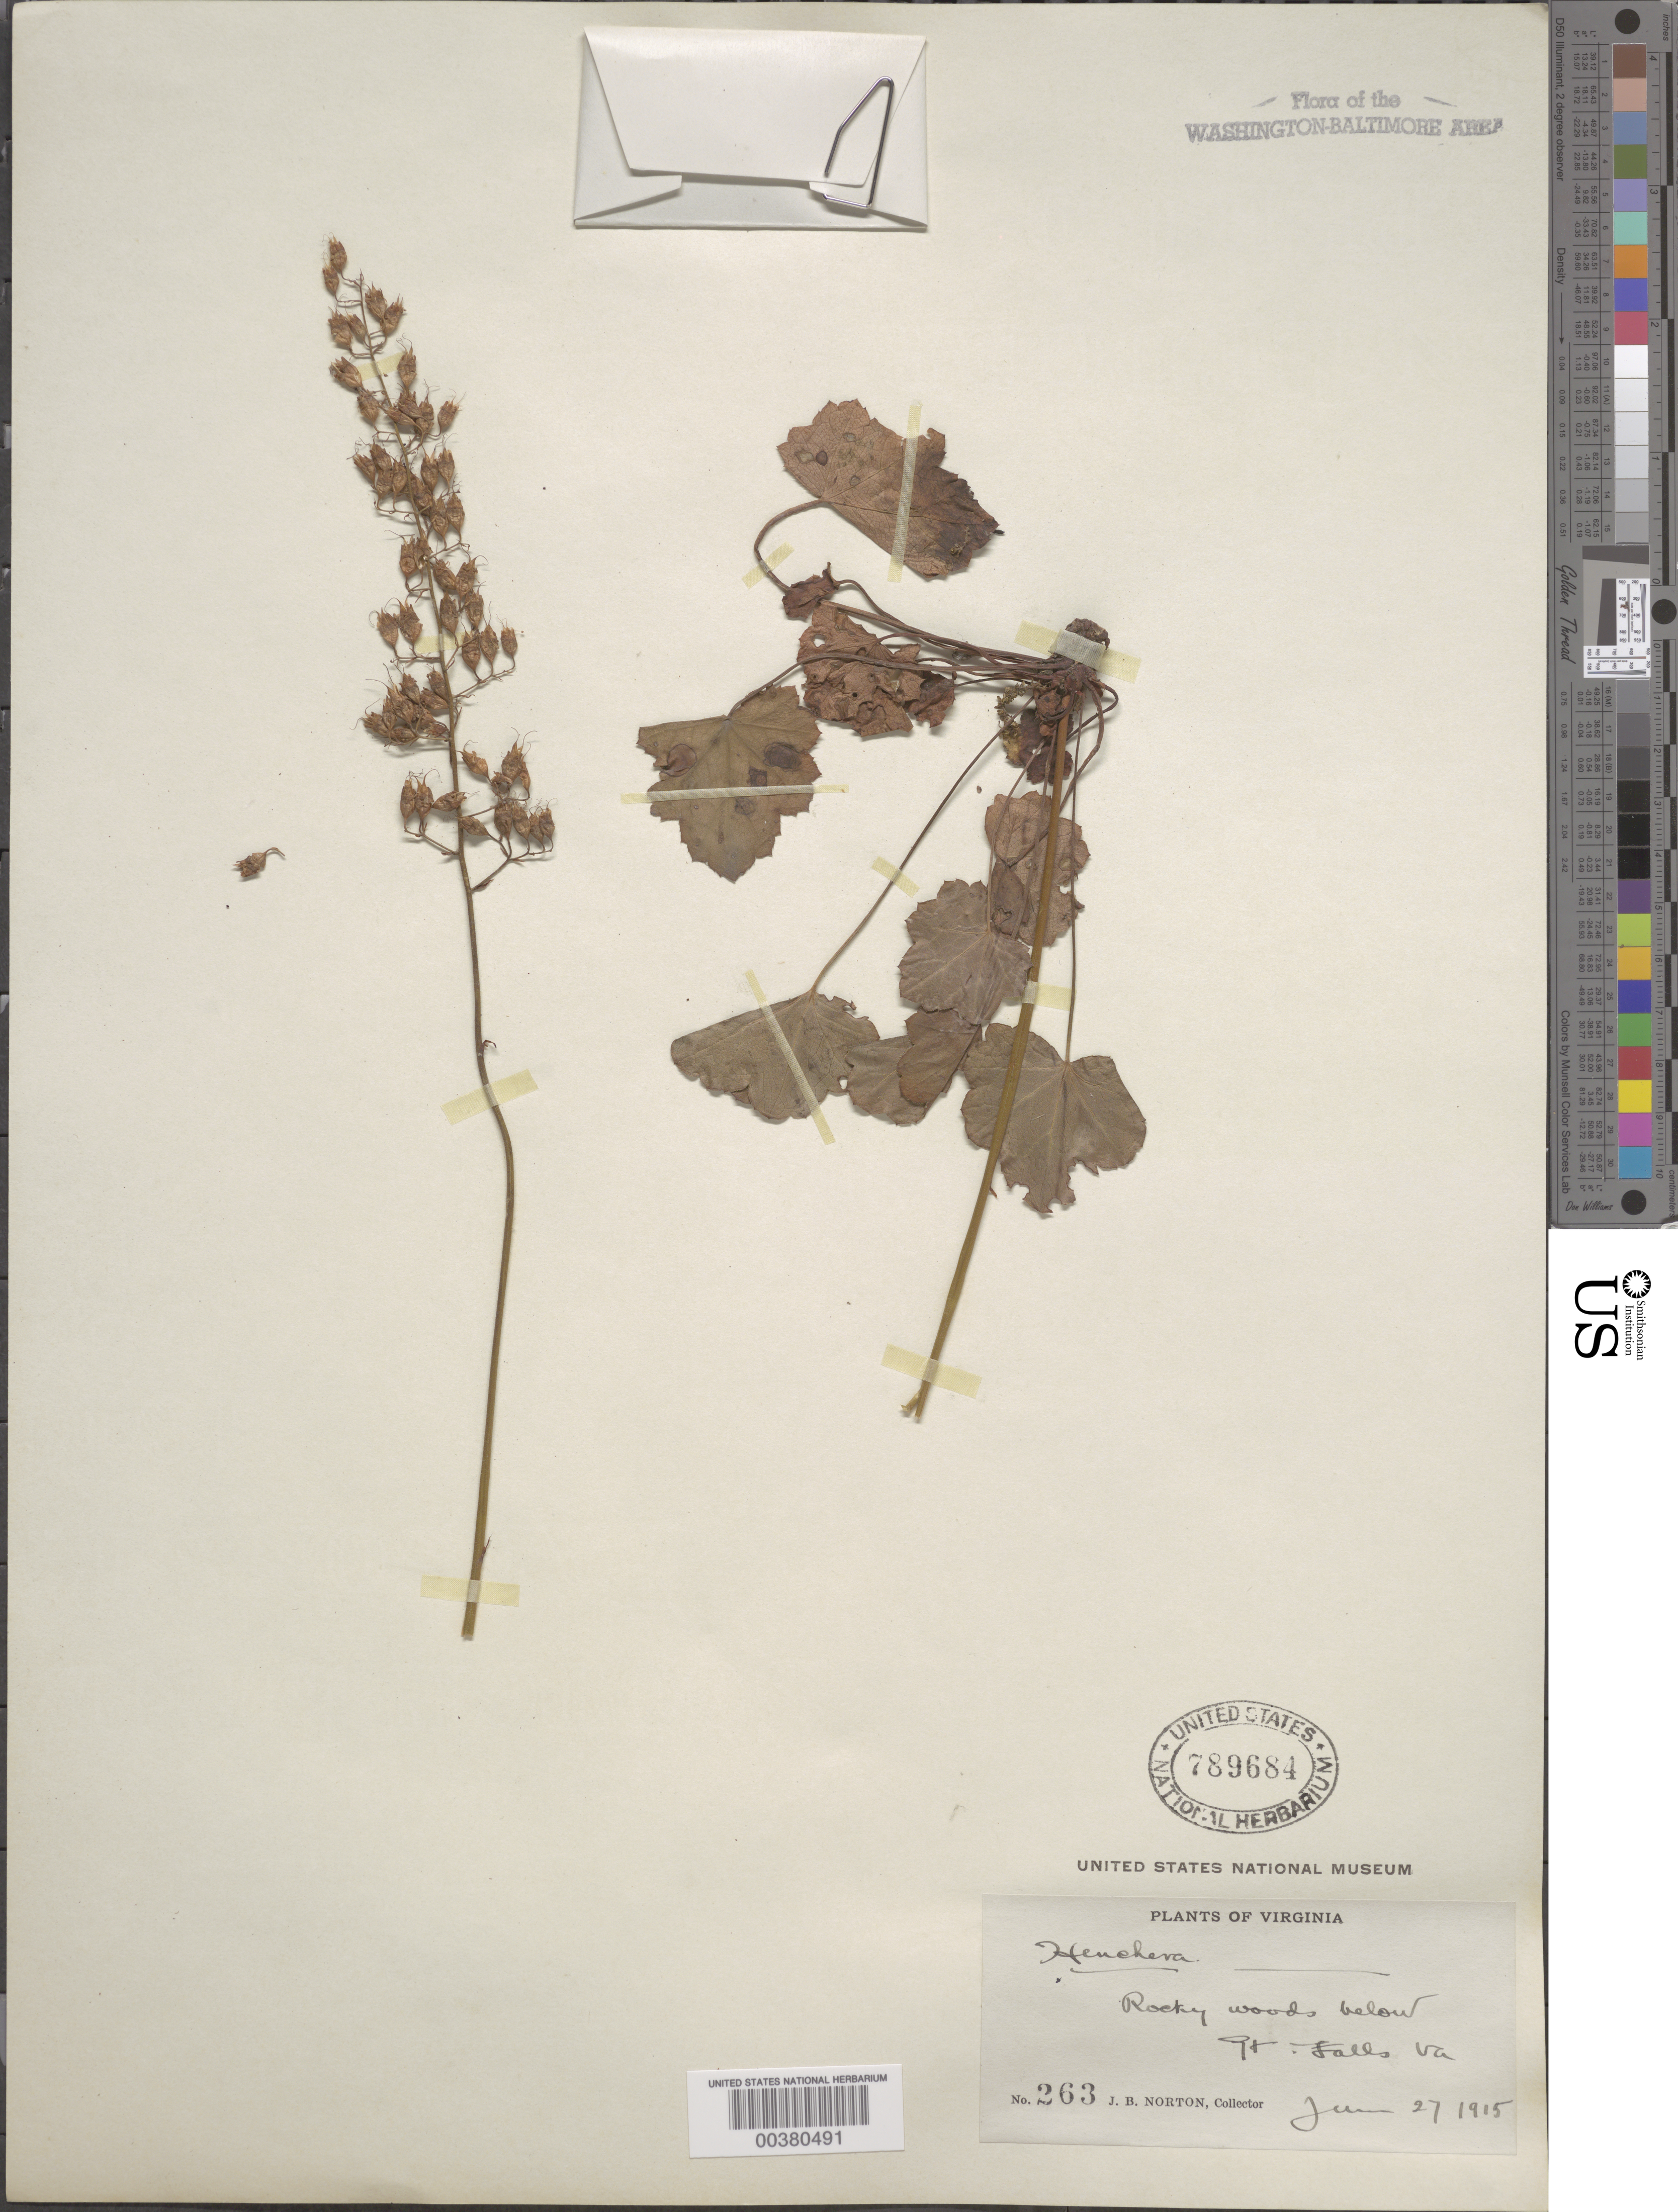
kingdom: Plantae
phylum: Tracheophyta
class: Magnoliopsida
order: Saxifragales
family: Saxifragaceae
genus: Heuchera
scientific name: Heuchera americana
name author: L.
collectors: J. Norton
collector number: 263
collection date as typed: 27 Jun 1915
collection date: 1915-06-27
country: United States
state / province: Virginia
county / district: Fairfax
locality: Great Falls C. and O. Canal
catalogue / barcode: US 789684